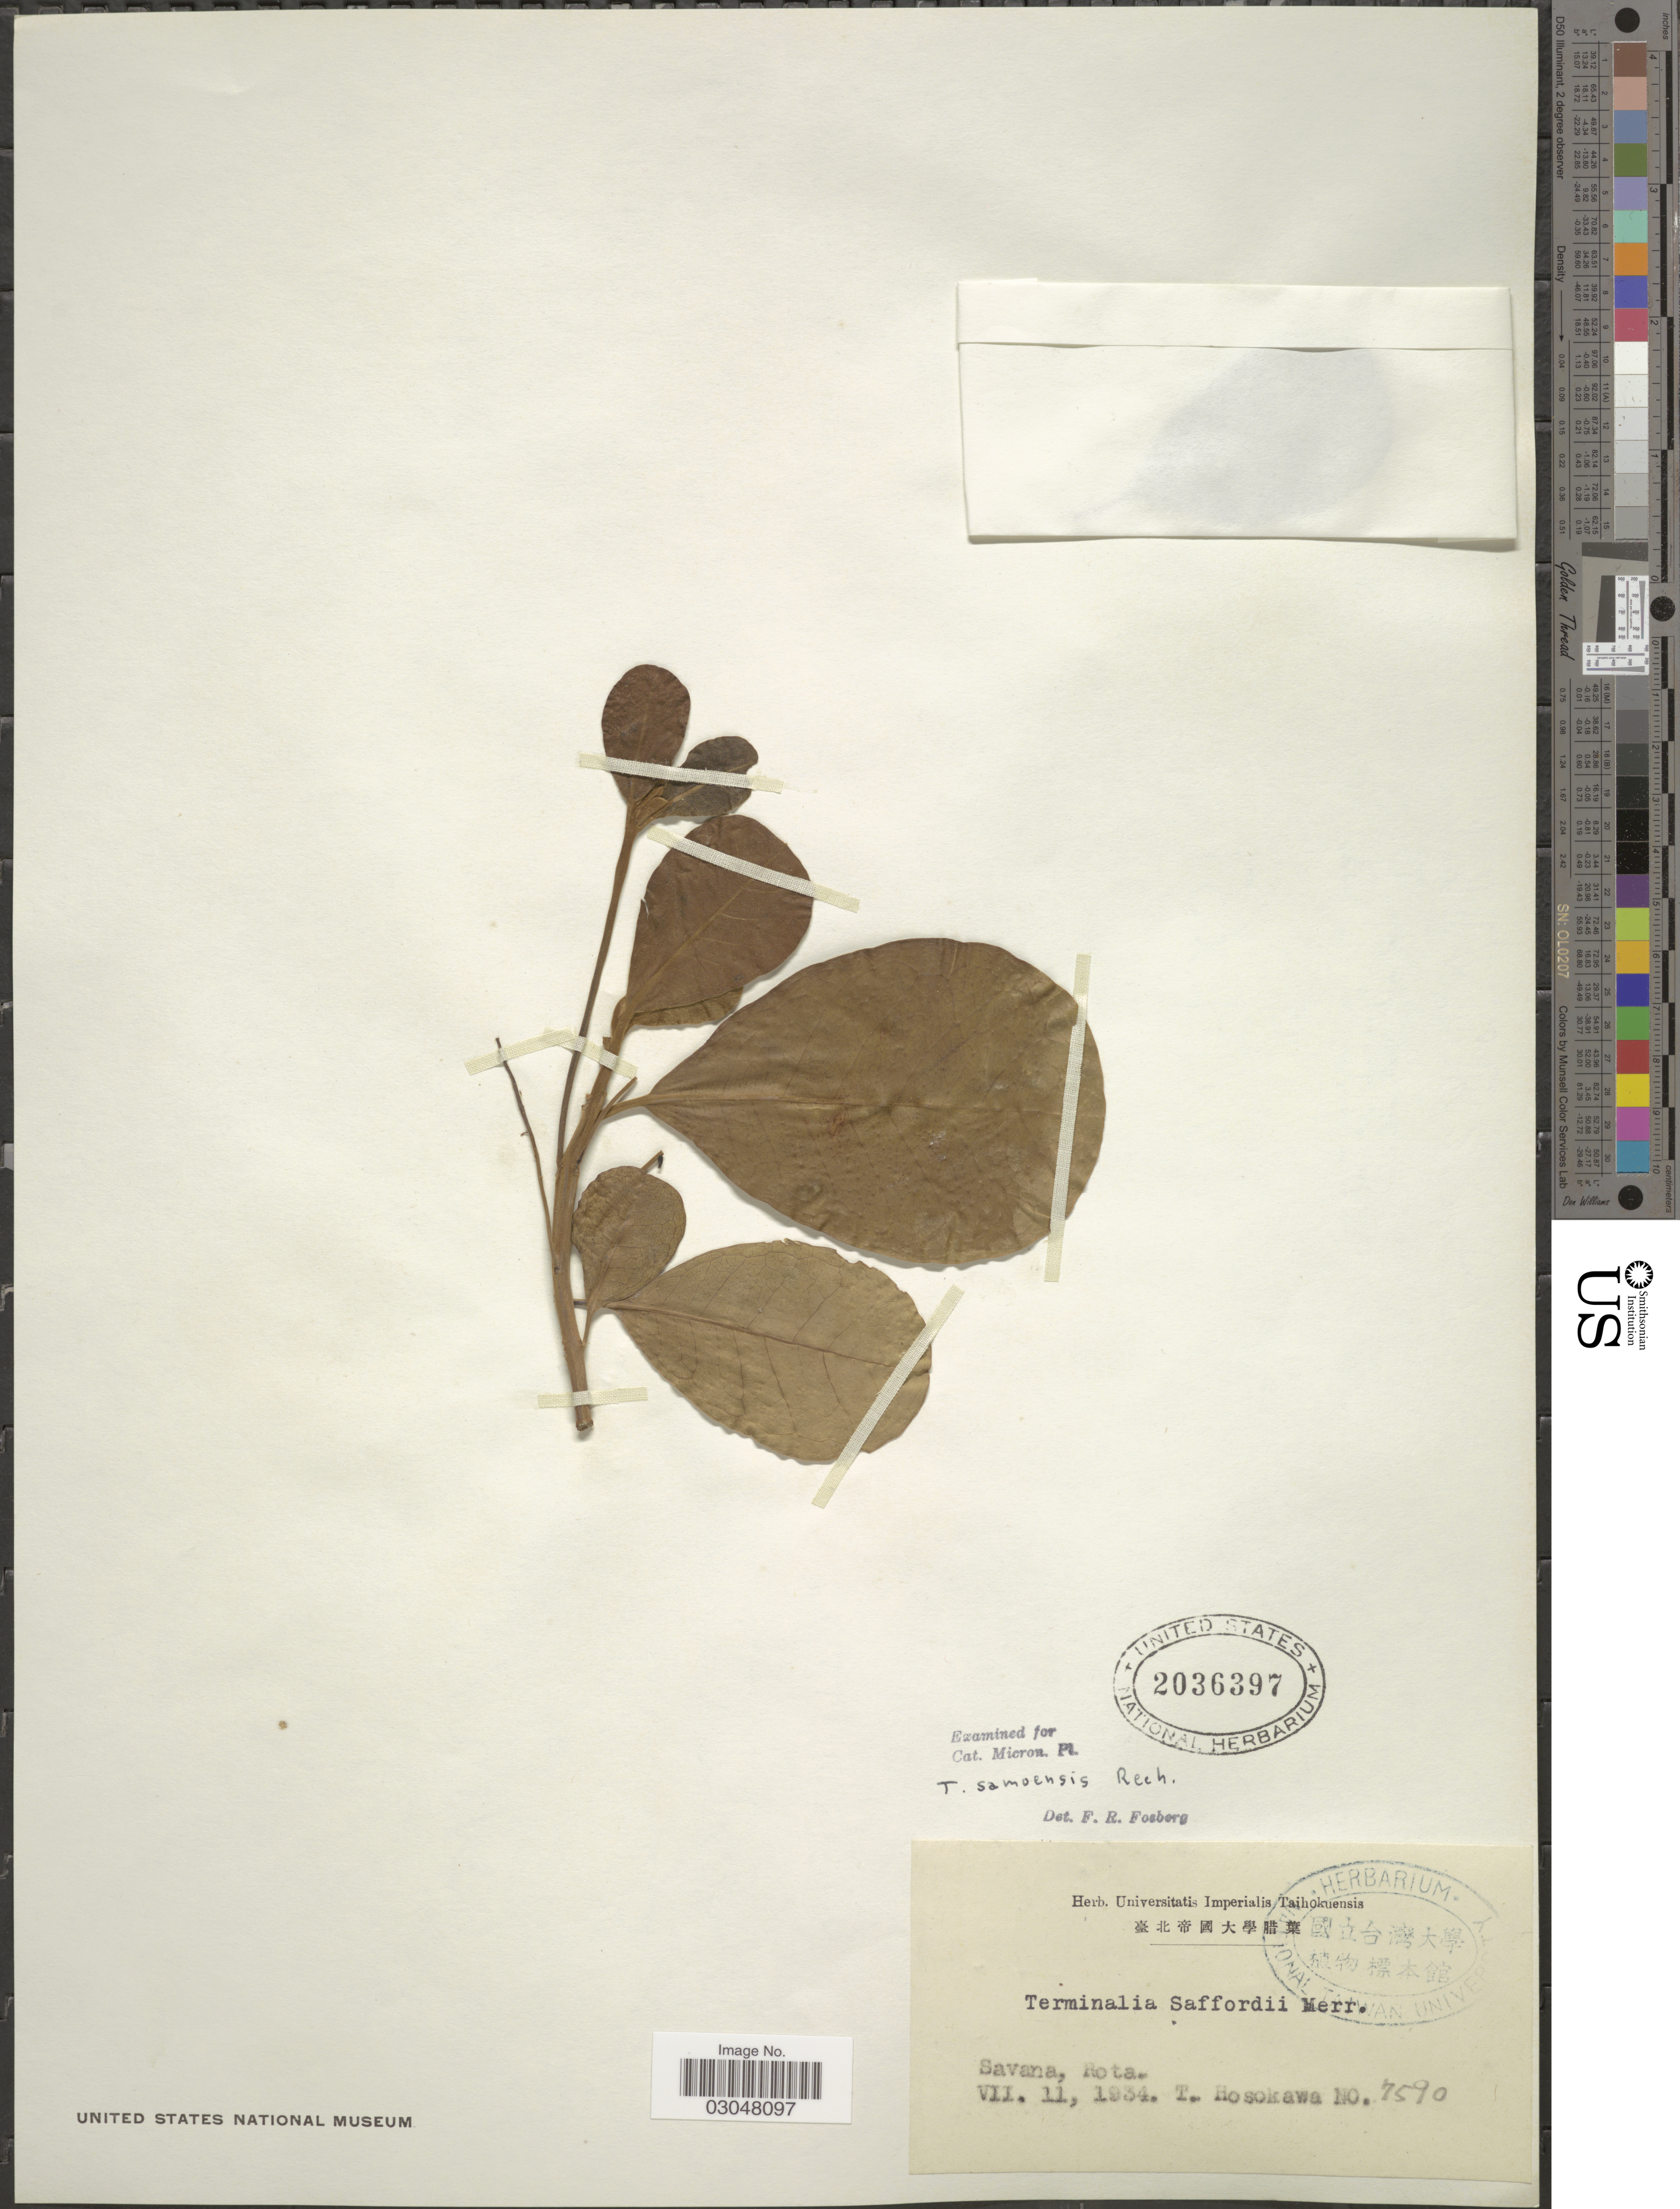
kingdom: Plantae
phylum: Tracheophyta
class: Magnoliopsida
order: Myrtales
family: Combretaceae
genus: Terminalia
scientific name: Terminalia samoensis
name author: Rech.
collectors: T. Hosakawa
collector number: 7590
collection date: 1934-07-11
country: Northern Mariana Islands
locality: Savana, Rota.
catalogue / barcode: US 2036397